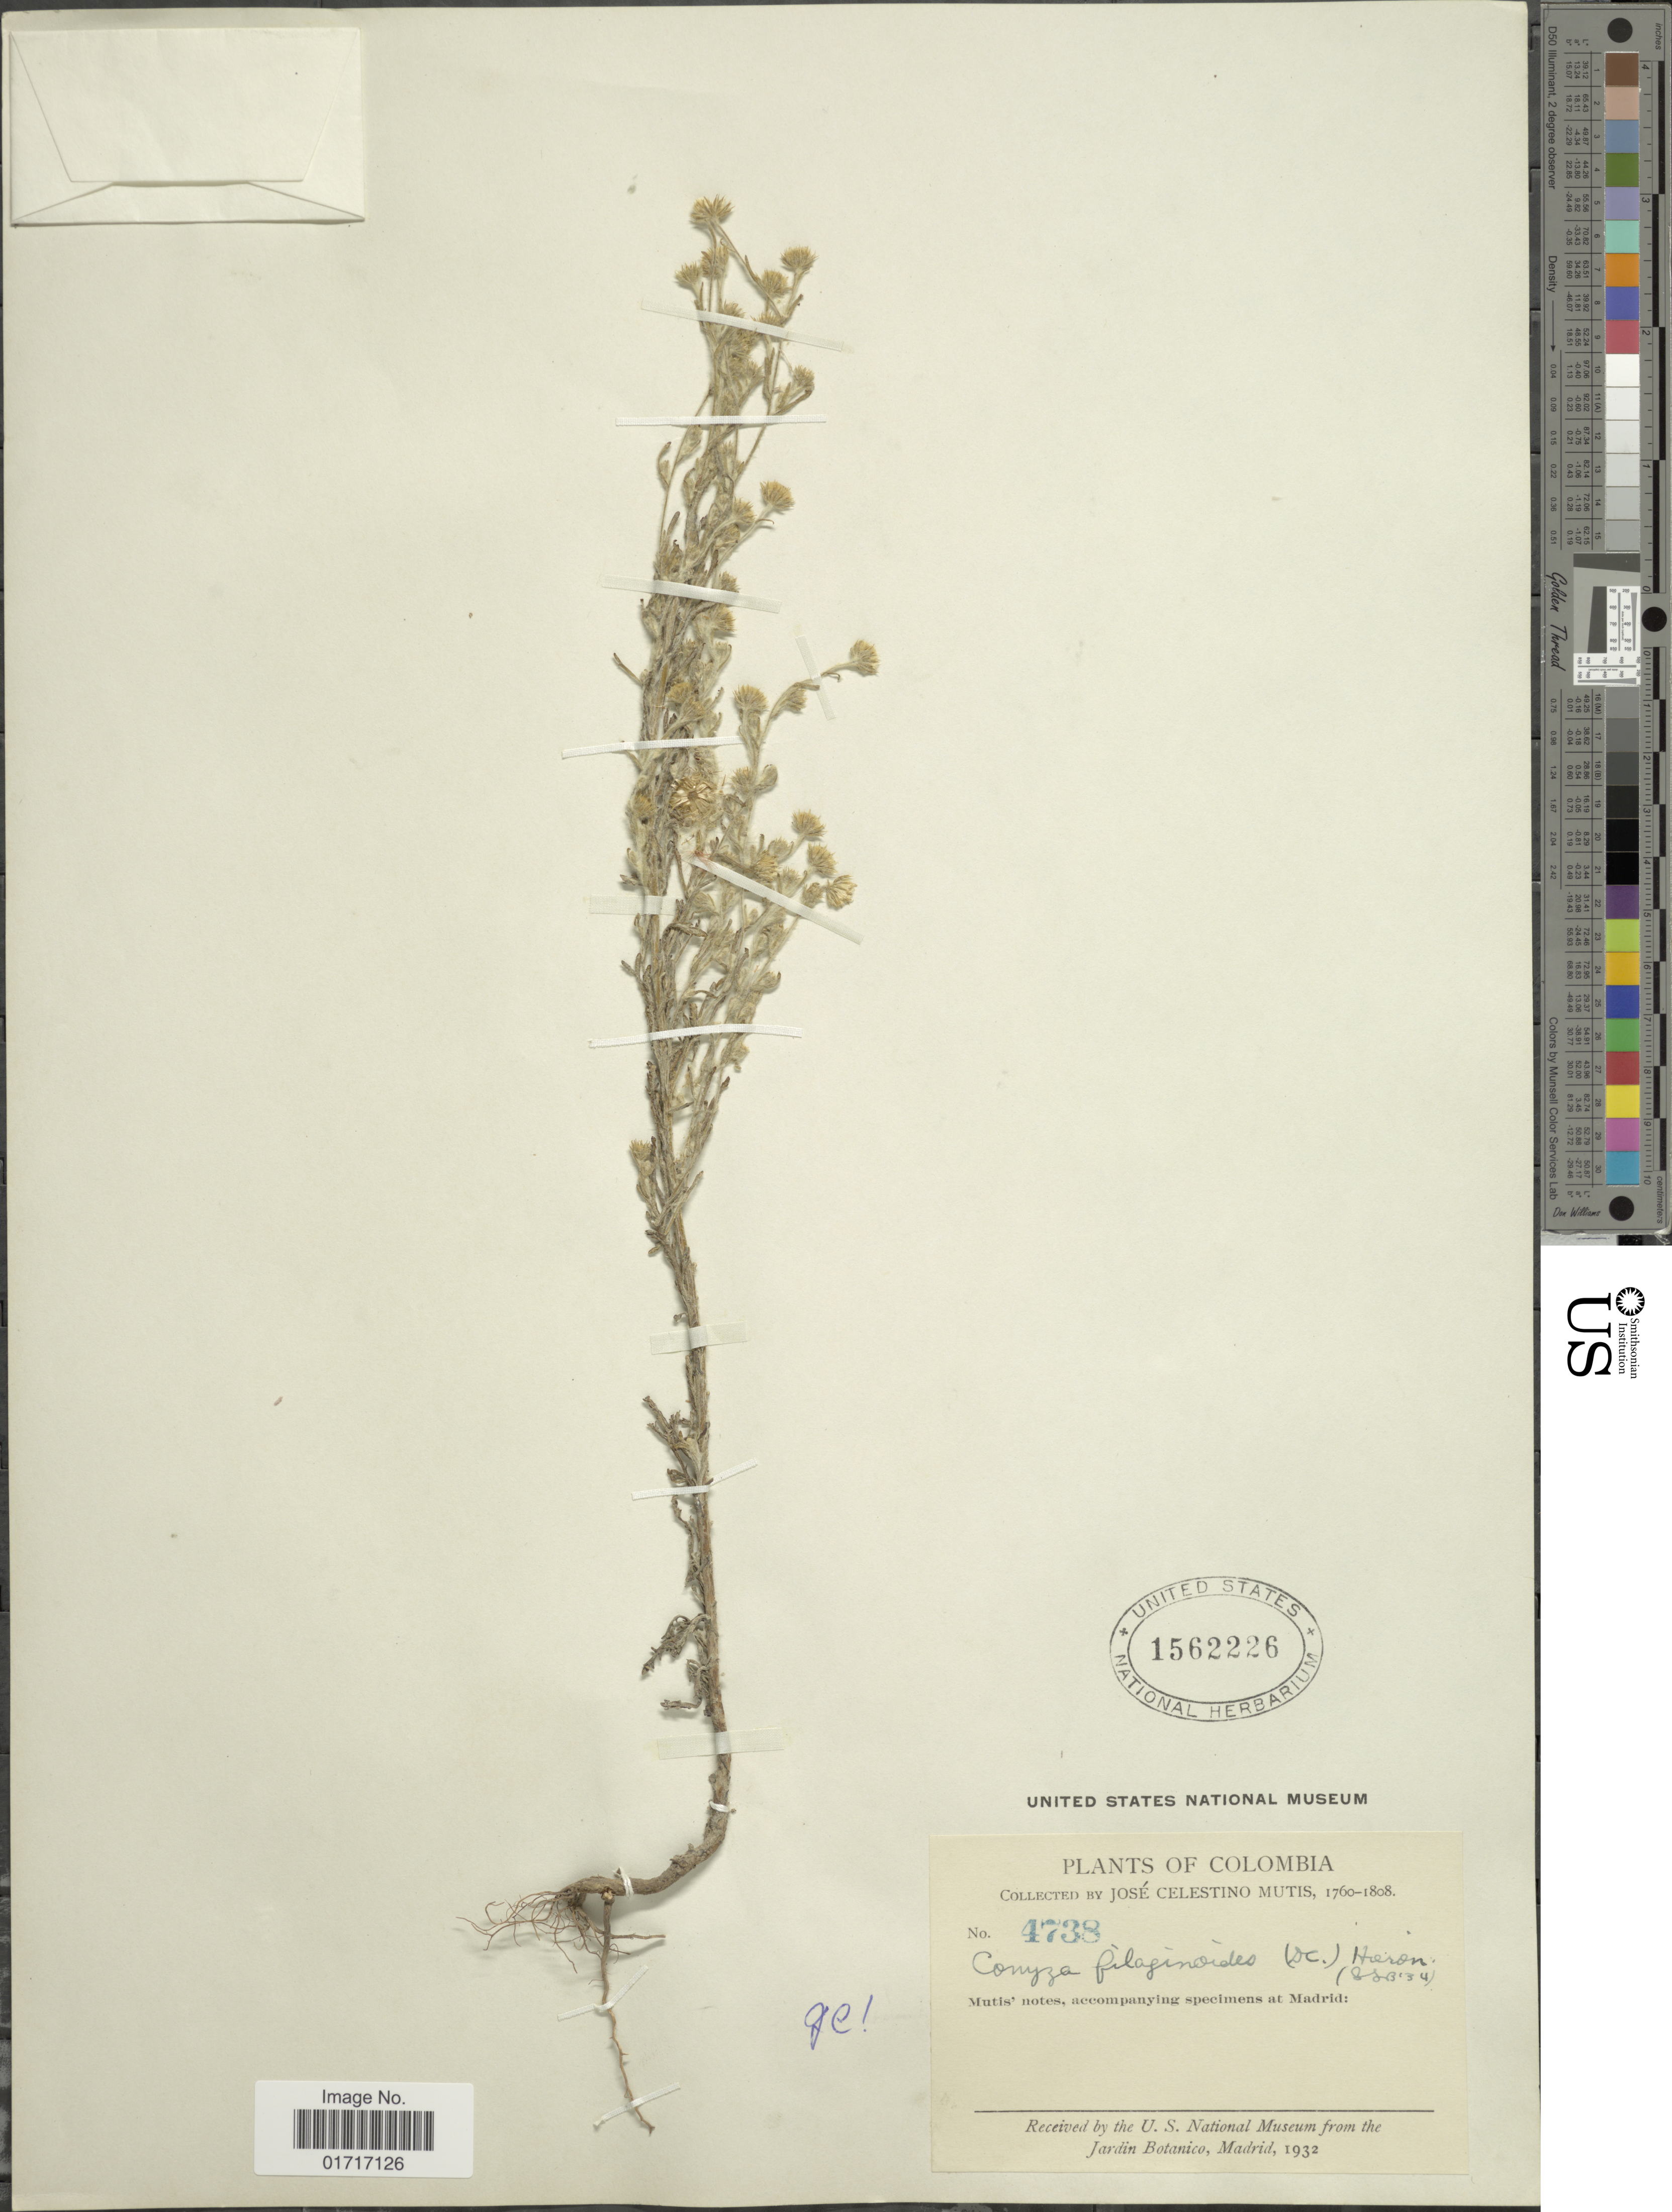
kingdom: Plantae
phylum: Tracheophyta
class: Magnoliopsida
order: Asterales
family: Asteraceae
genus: Conyza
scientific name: Conyza filaginoides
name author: (DC.) Hieron.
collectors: J. C. B. Mutis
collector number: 4738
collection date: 1760/1808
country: Colombia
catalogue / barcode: US 1562226